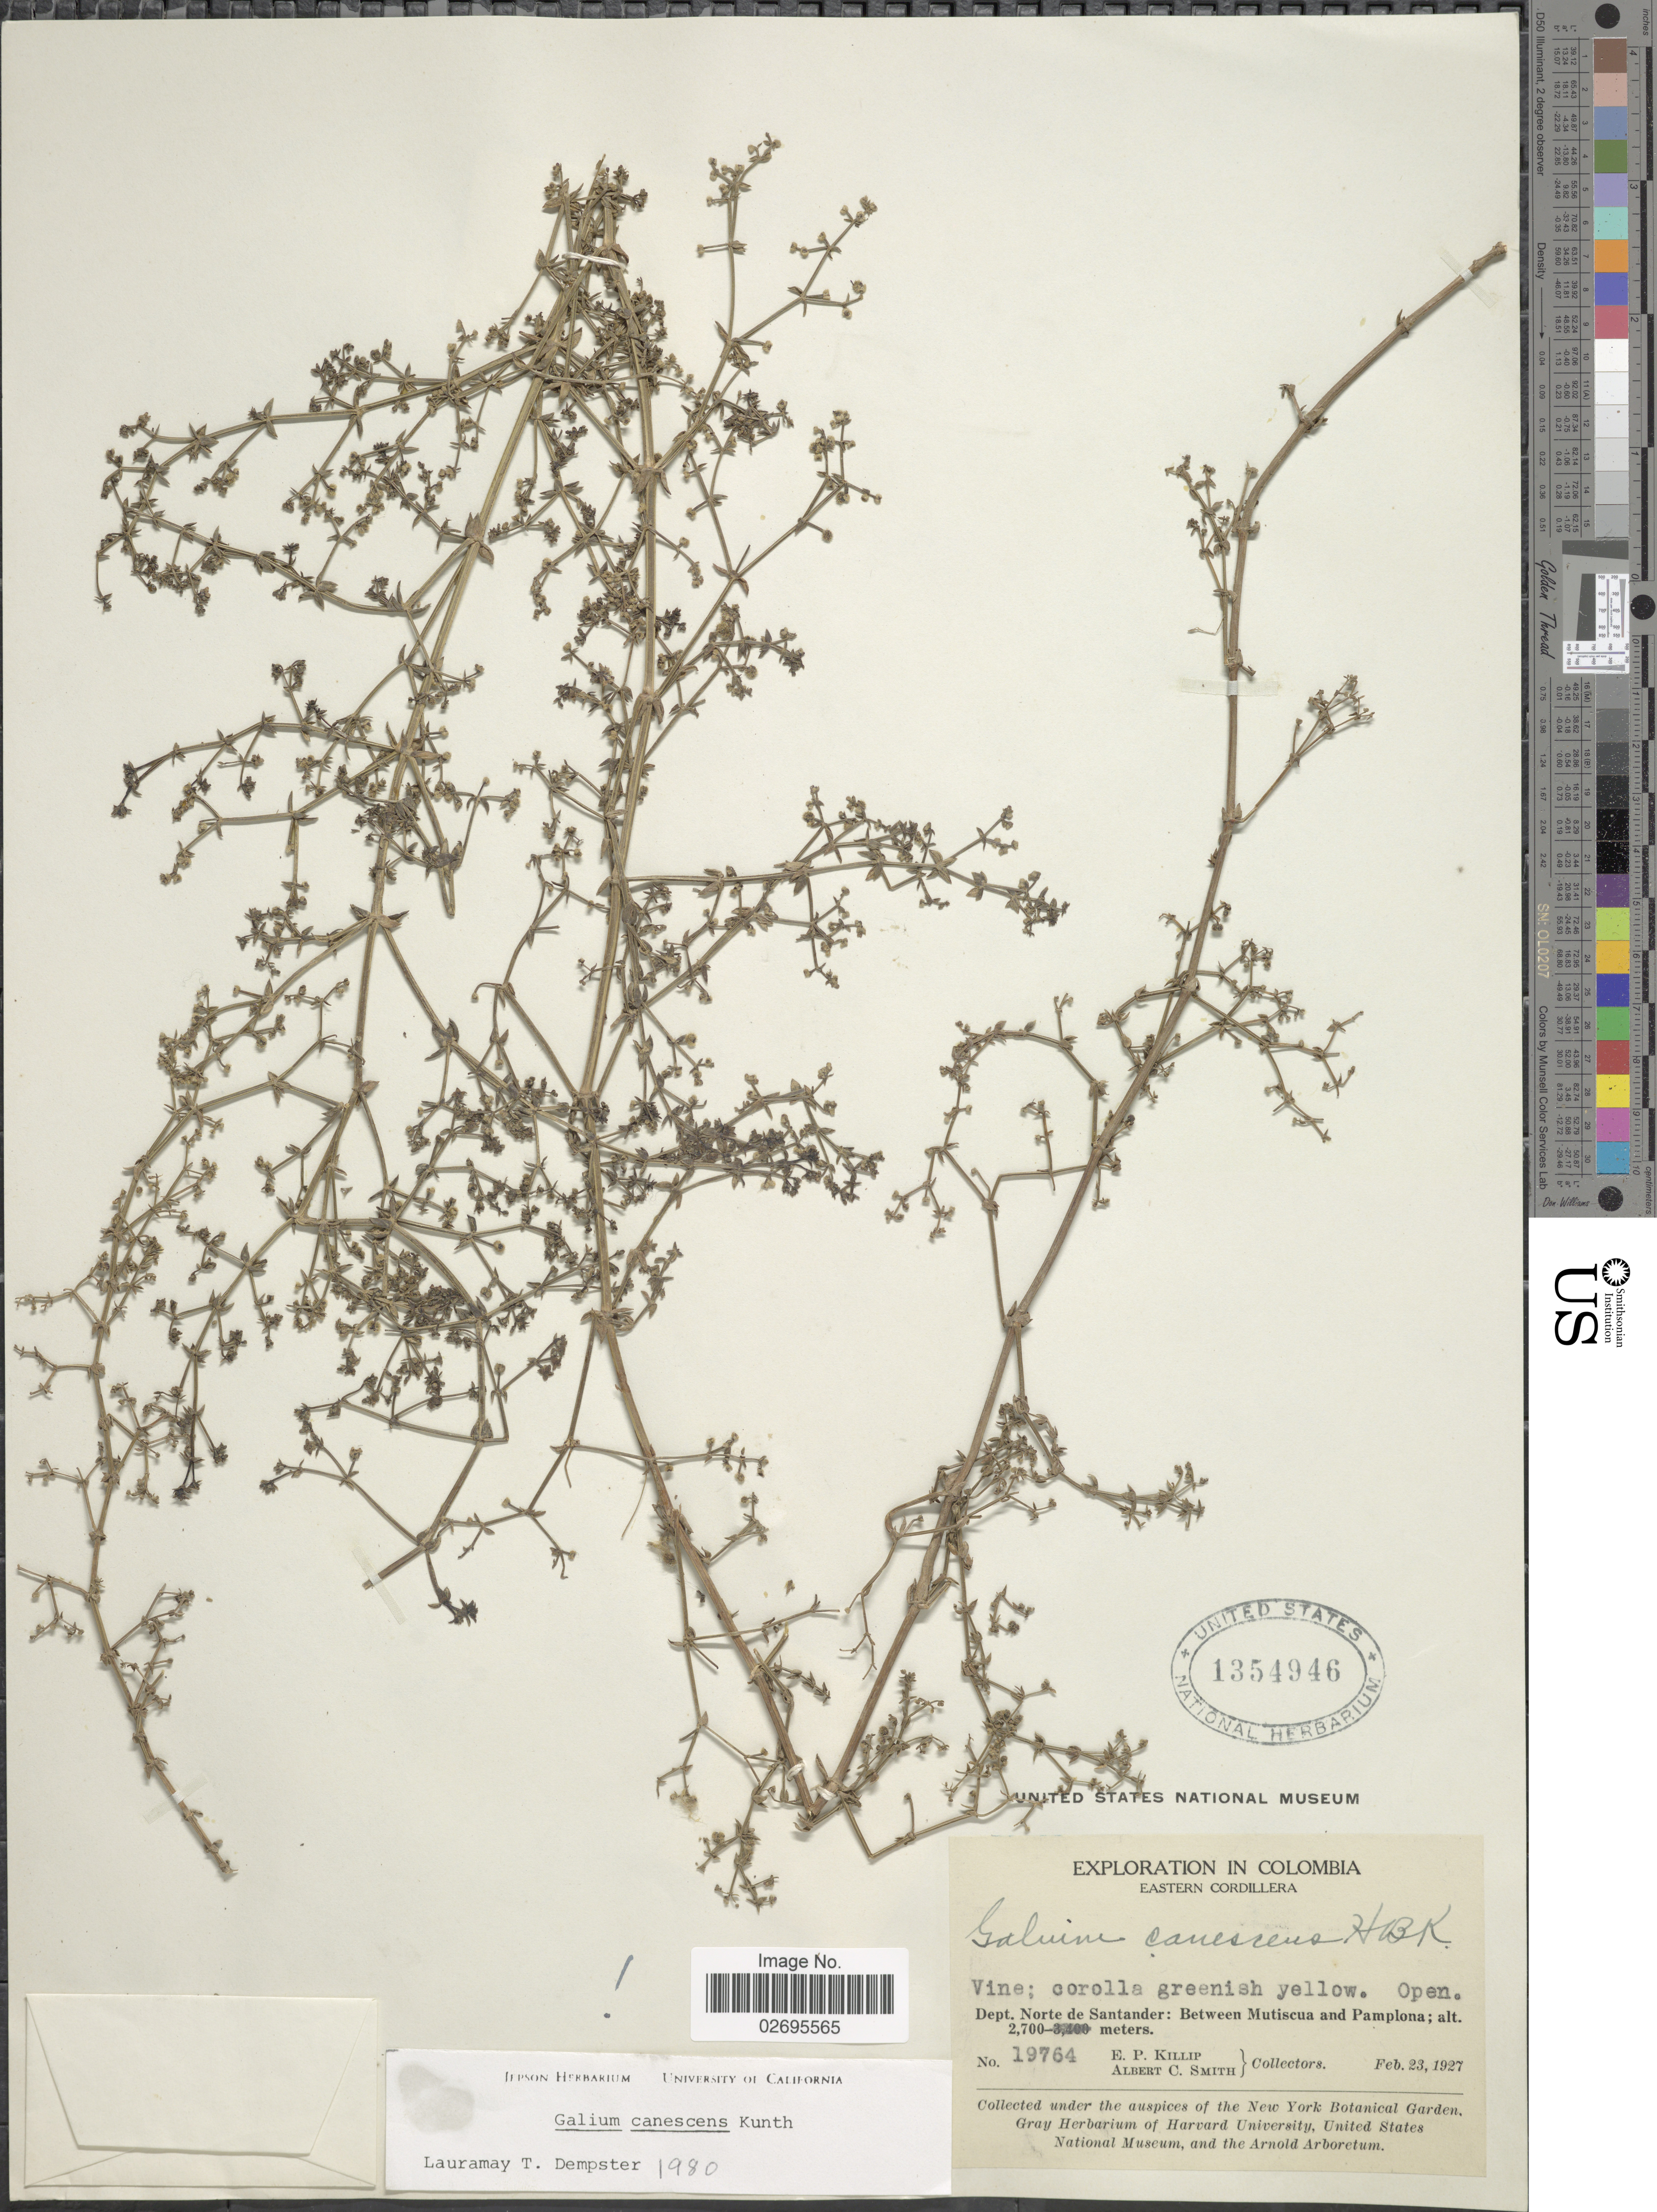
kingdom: Plantae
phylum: Tracheophyta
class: Magnoliopsida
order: Gentianales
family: Rubiaceae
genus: Galium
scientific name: Galium canescens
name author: Kunth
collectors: E. P. Killip & A. C. Smith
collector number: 19764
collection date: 1927-02-23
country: Colombia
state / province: Norte de Santander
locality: Eastern Cordillera, Open. Dept. Norte de Santander: Between Mutiscua and Pamplona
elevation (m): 2700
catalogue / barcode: US 1354946